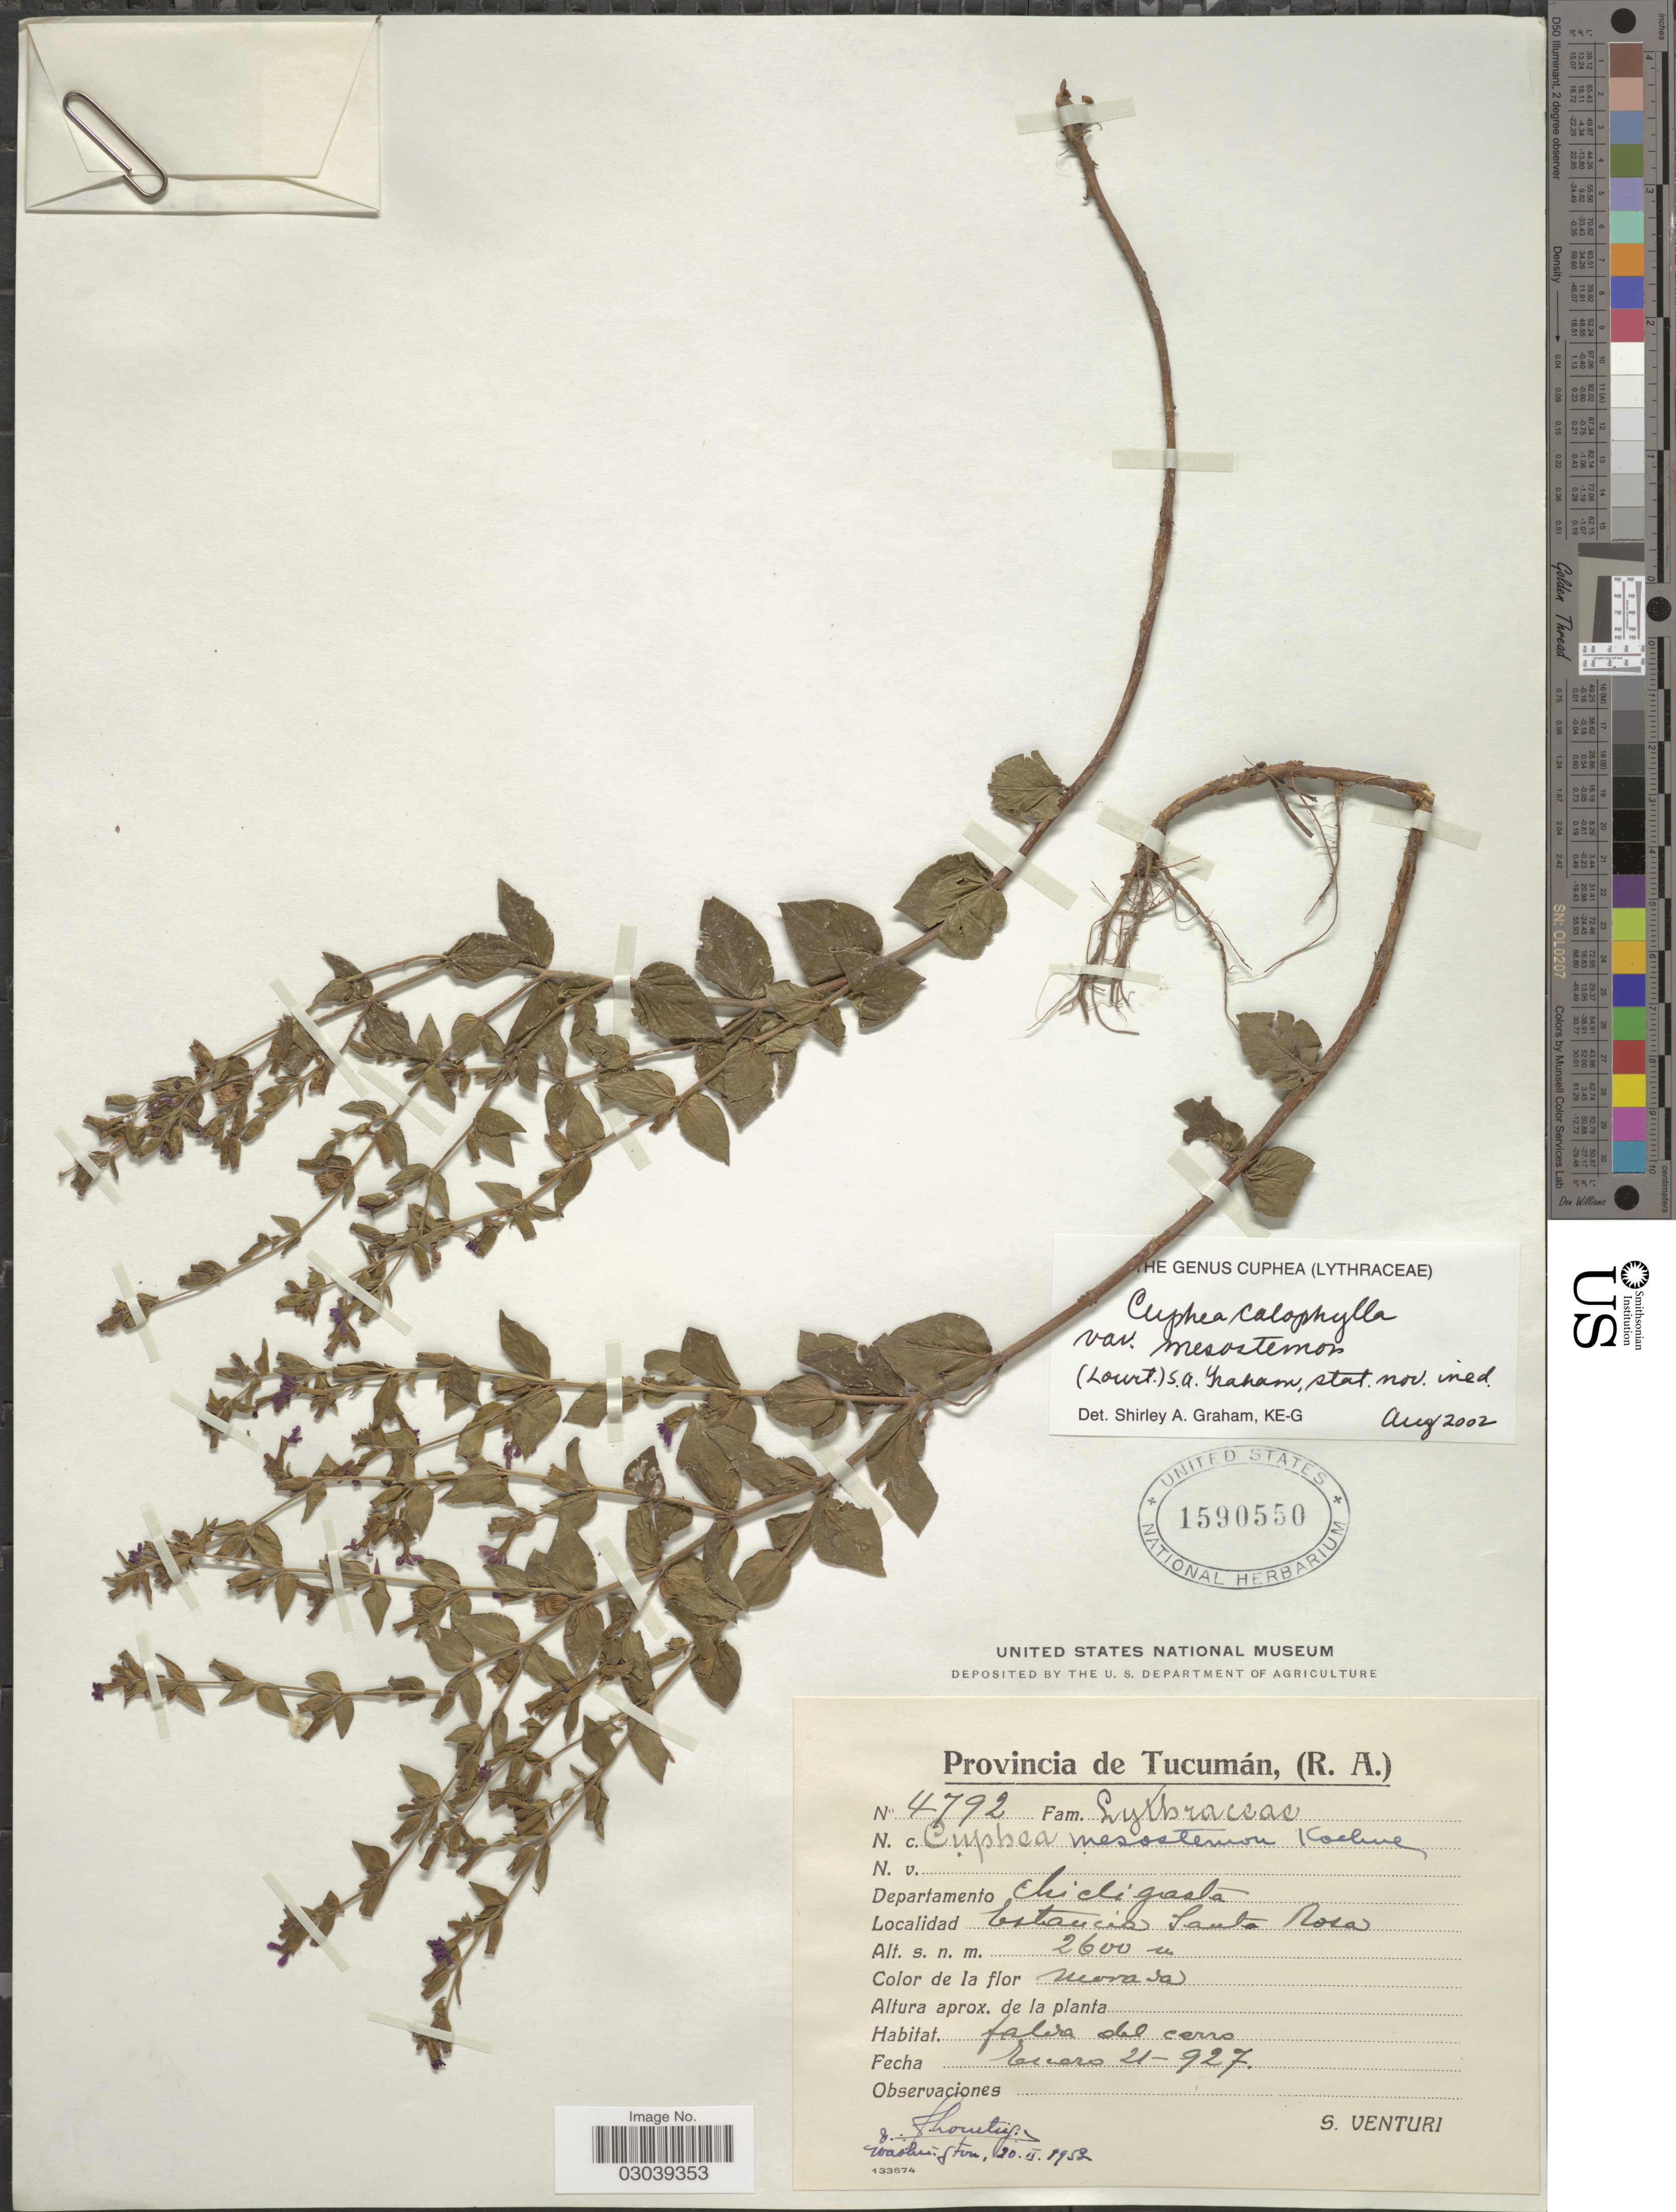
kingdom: Plantae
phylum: Tracheophyta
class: Magnoliopsida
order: Myrtales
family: Lythraceae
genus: Cuphea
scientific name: Cuphea calophylla subsp. mesostemon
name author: (Koehne) Lourteig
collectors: S. Venturi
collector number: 4792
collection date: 1927-01-21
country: Argentina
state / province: Tucuman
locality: Departamento Chicligasta. Estancia Santa Rosa.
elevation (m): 2600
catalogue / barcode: US 1590550